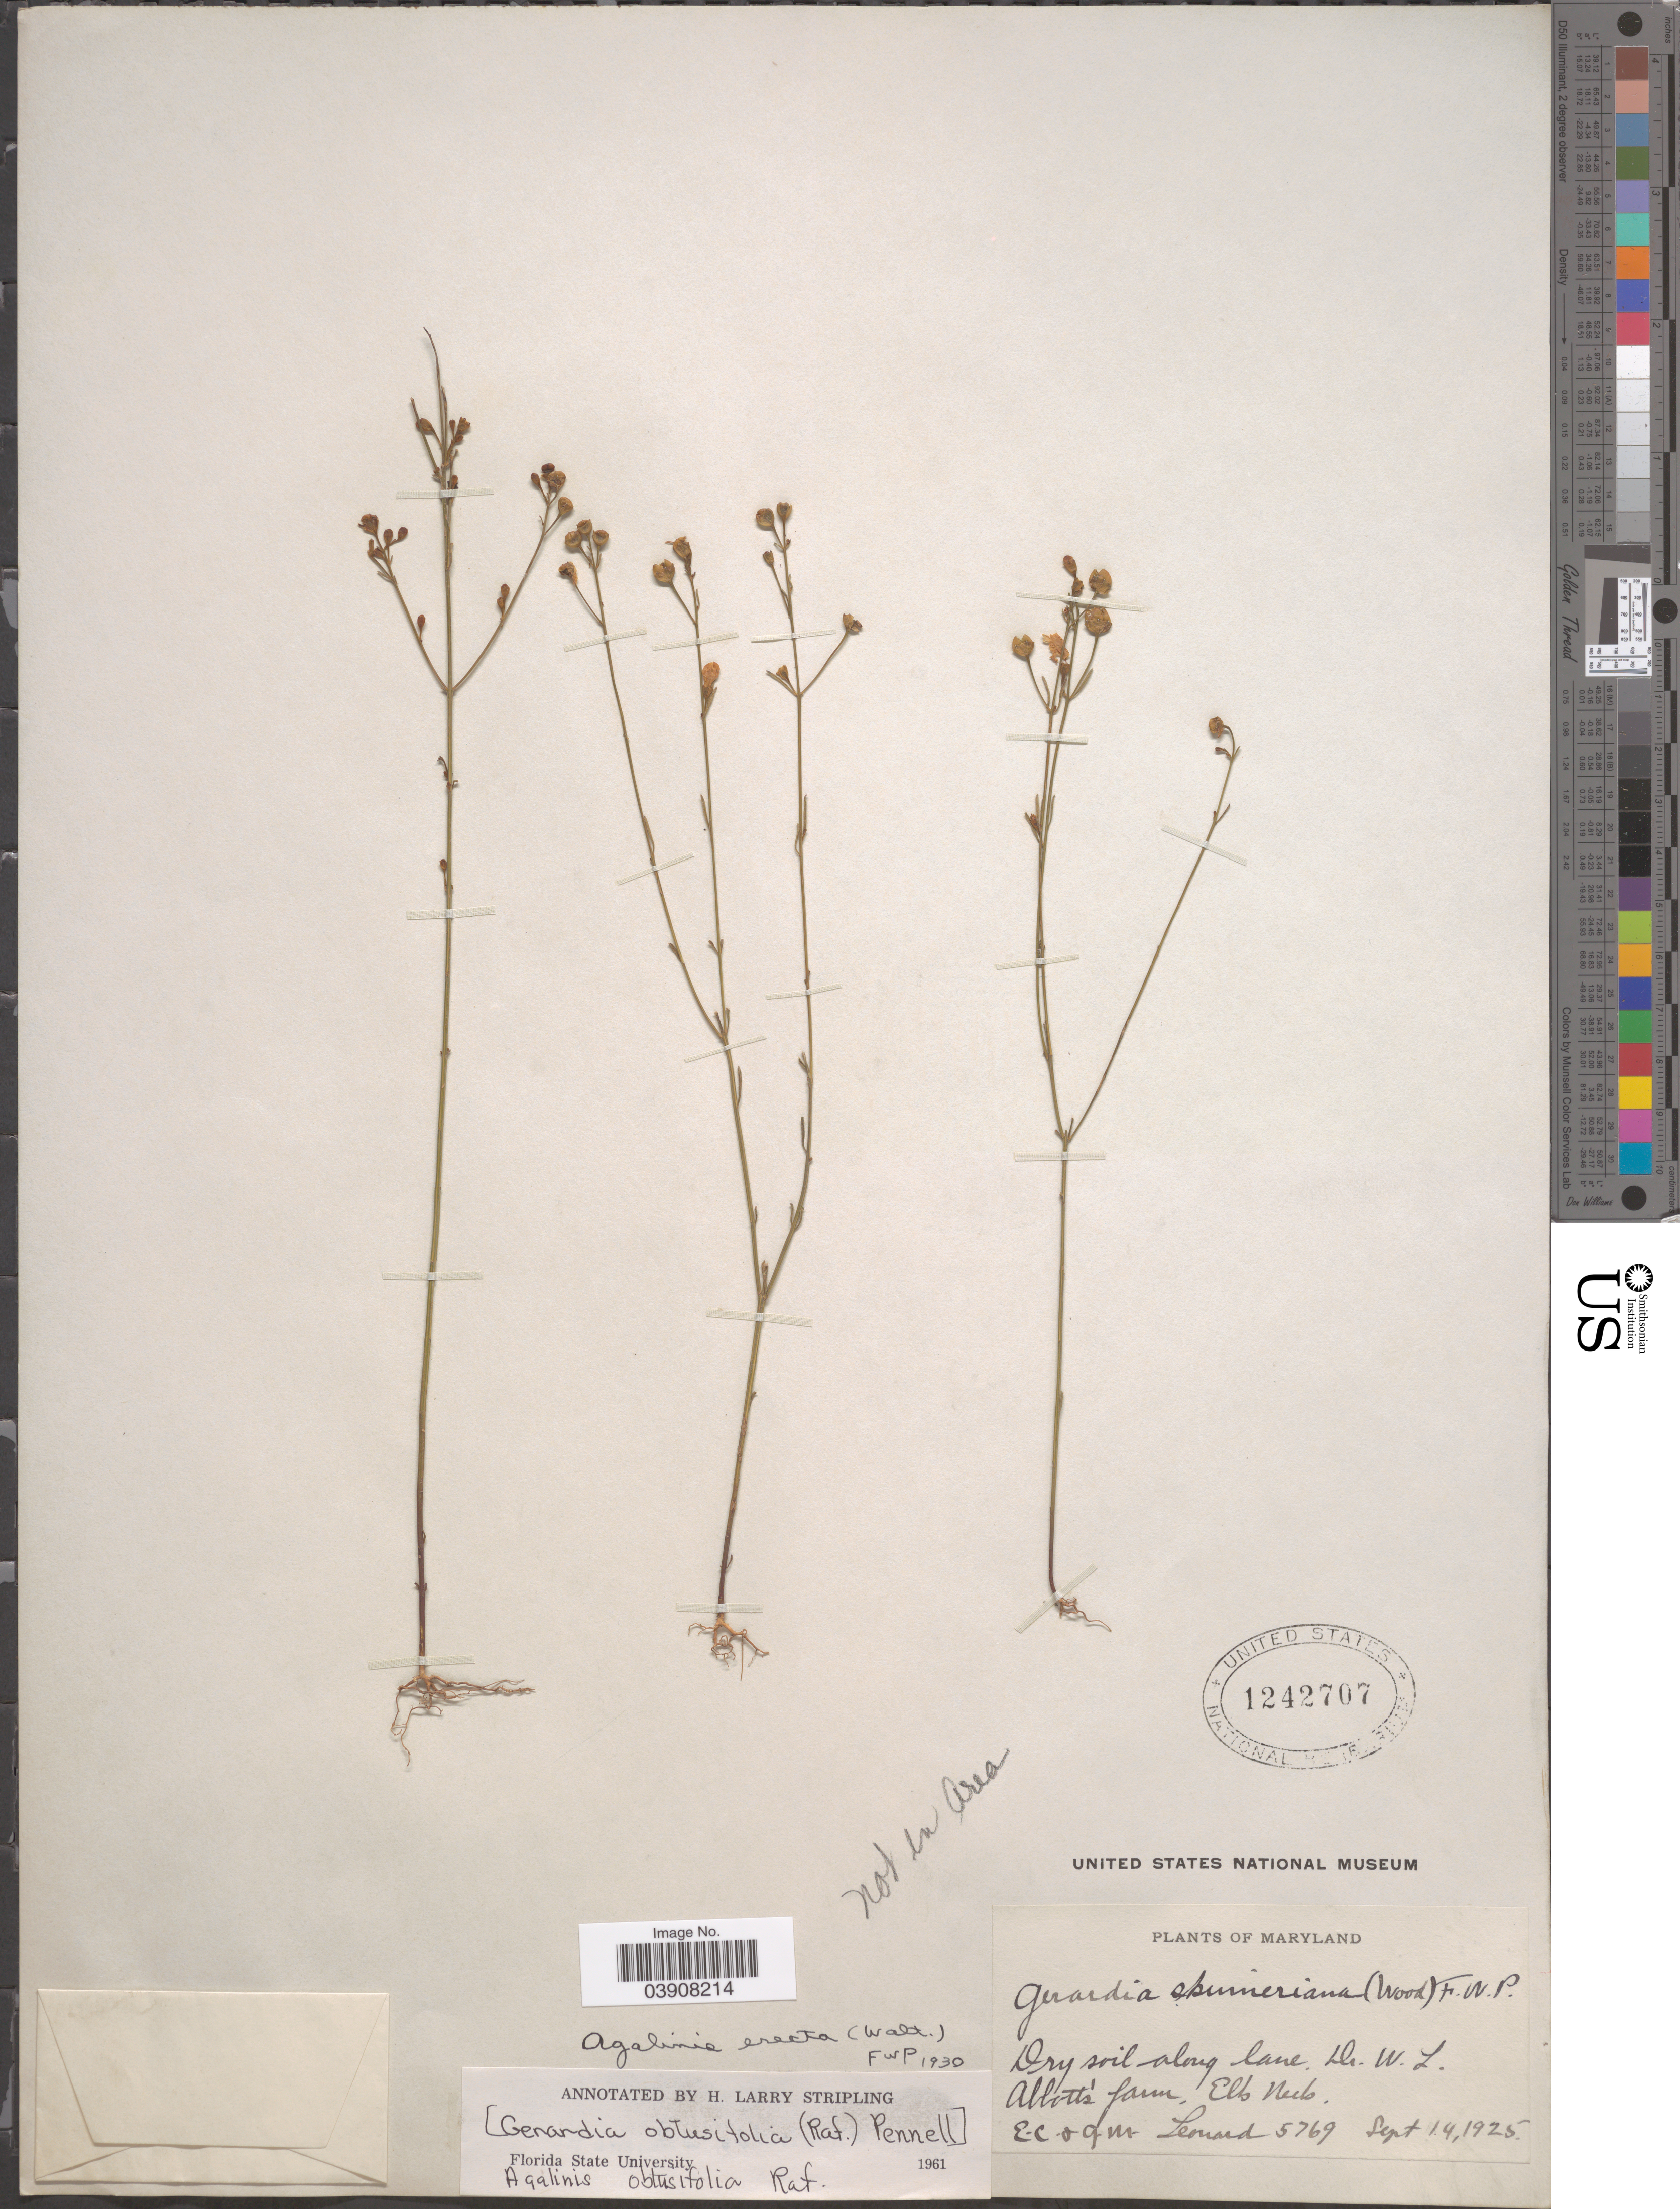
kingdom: Plantae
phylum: Tracheophyta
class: Magnoliopsida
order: Lamiales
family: Orobanchaceae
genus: Agalinis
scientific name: Agalinis obtusifolia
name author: Raf.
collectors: E. C. Leonard & G. M. Leonard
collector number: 5769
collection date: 1925-09-14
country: United States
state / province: Maryland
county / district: Cecil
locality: Dry soil along lane. Dr. W. L. Abbott's farm. Elk Neck.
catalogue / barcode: US 1242707